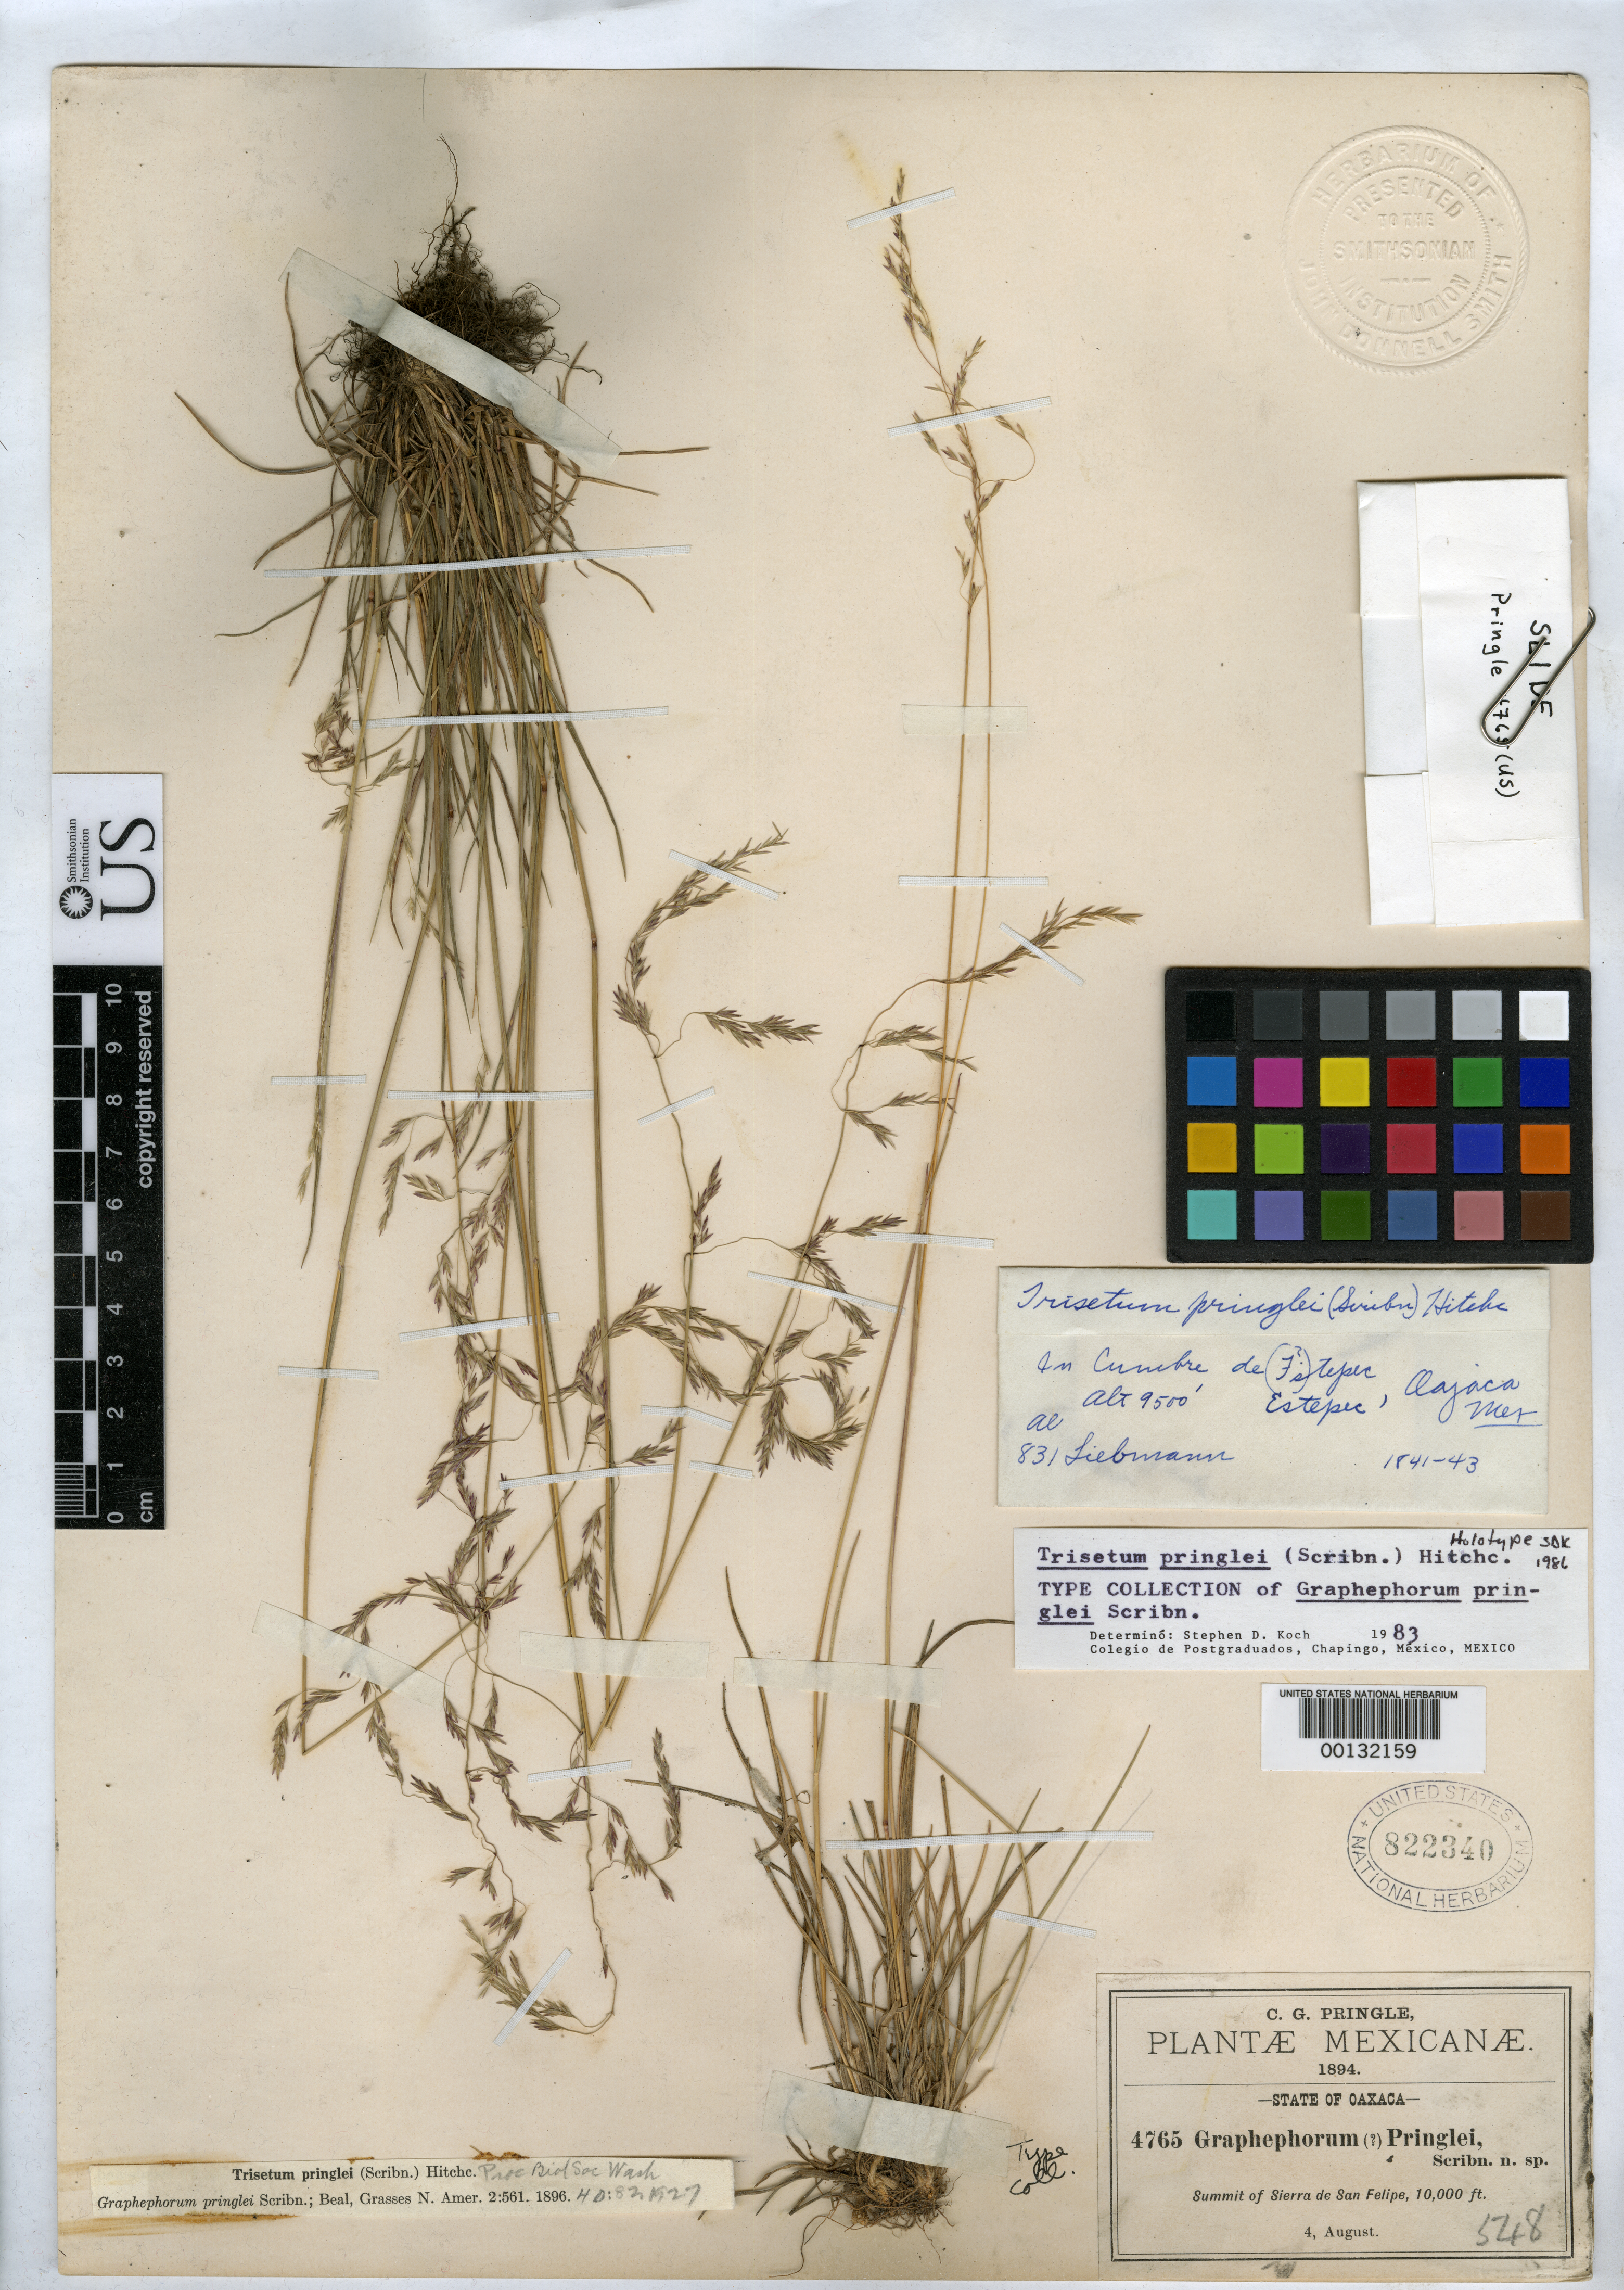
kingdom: Plantae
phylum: Tracheophyta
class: Liliopsida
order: Poales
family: Poaceae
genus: Graphephorum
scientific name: Graphephorum pringlei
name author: Scribn. ex W.J. Beal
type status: Type Collection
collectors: C. G. Pringle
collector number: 4765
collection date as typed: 04 Aug 1894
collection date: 1894-08-04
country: Mexico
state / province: Oaxaca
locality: Summit of Sierra de San Felipe; alt. 10000 ft.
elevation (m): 3048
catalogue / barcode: US 822340